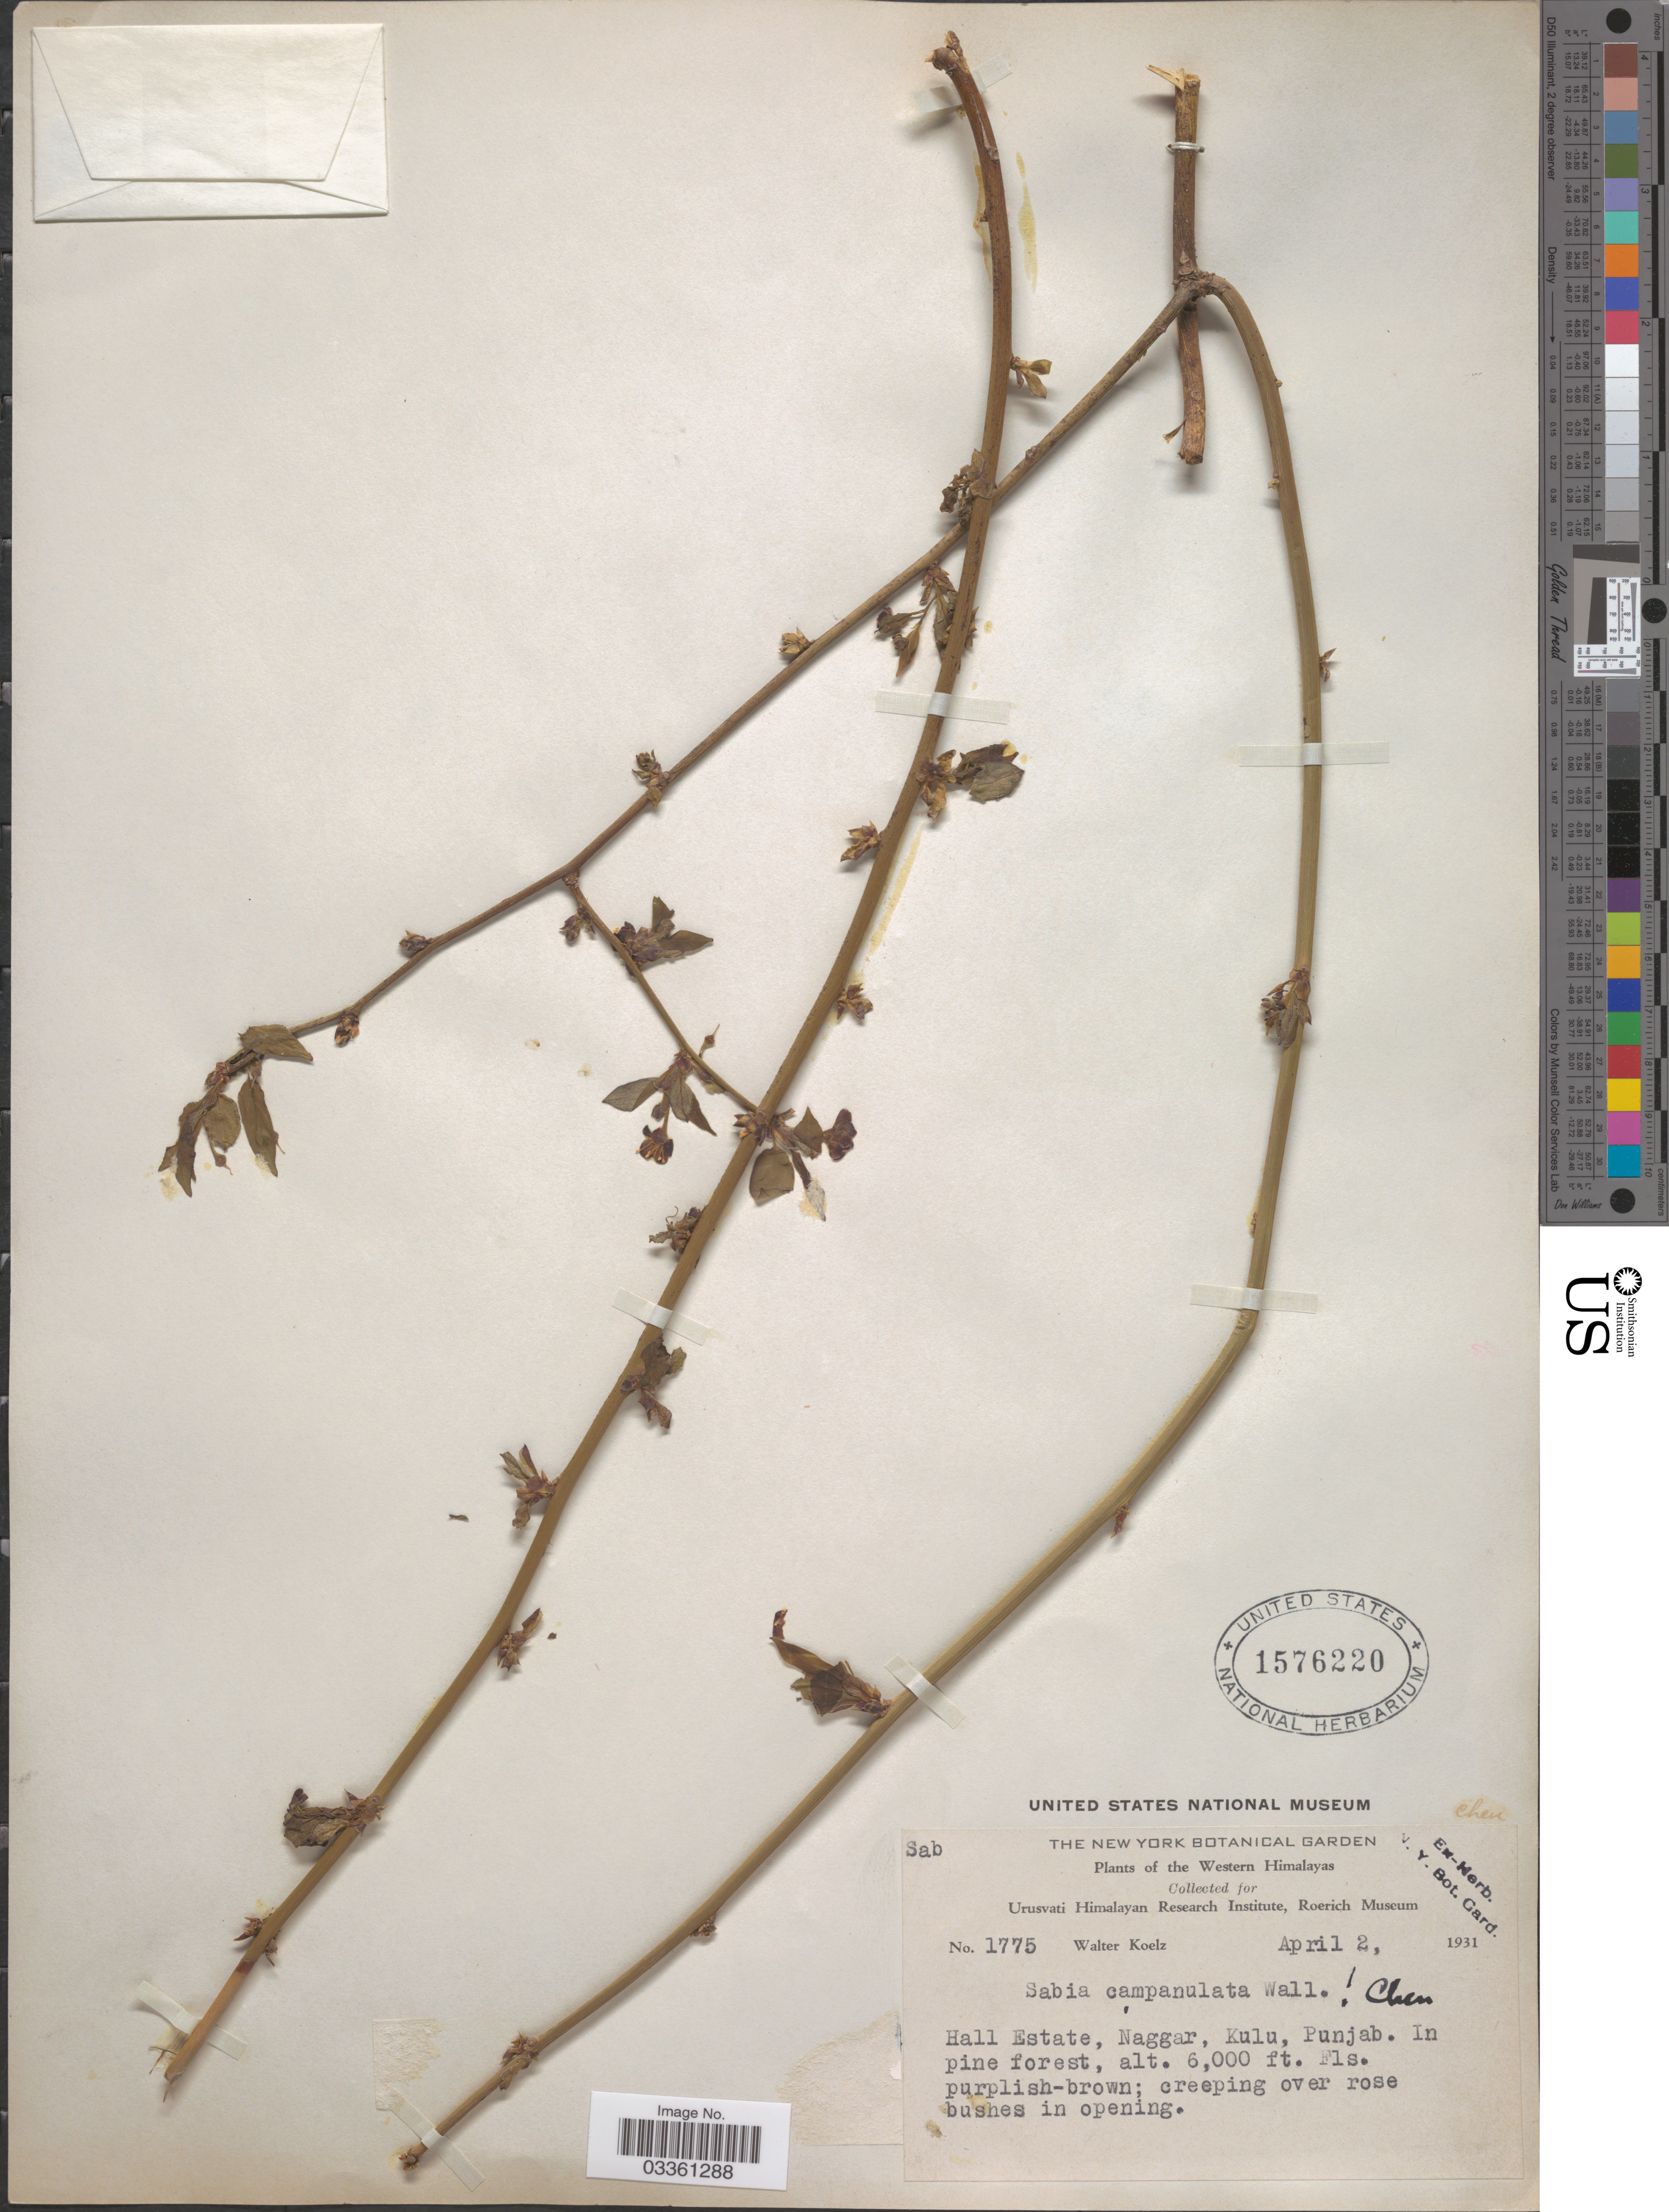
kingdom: Plantae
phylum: Tracheophyta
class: Magnoliopsida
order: Proteales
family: Sabiaceae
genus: Sabia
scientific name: Sabia campanulata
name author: Wall.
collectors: W. N. Koelz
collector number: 1775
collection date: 1931-04-02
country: India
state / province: Punjab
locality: Western Himalayas. Hall Estate, Naggar, Kulu, Punjab.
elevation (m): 1829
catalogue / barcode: US 1576220